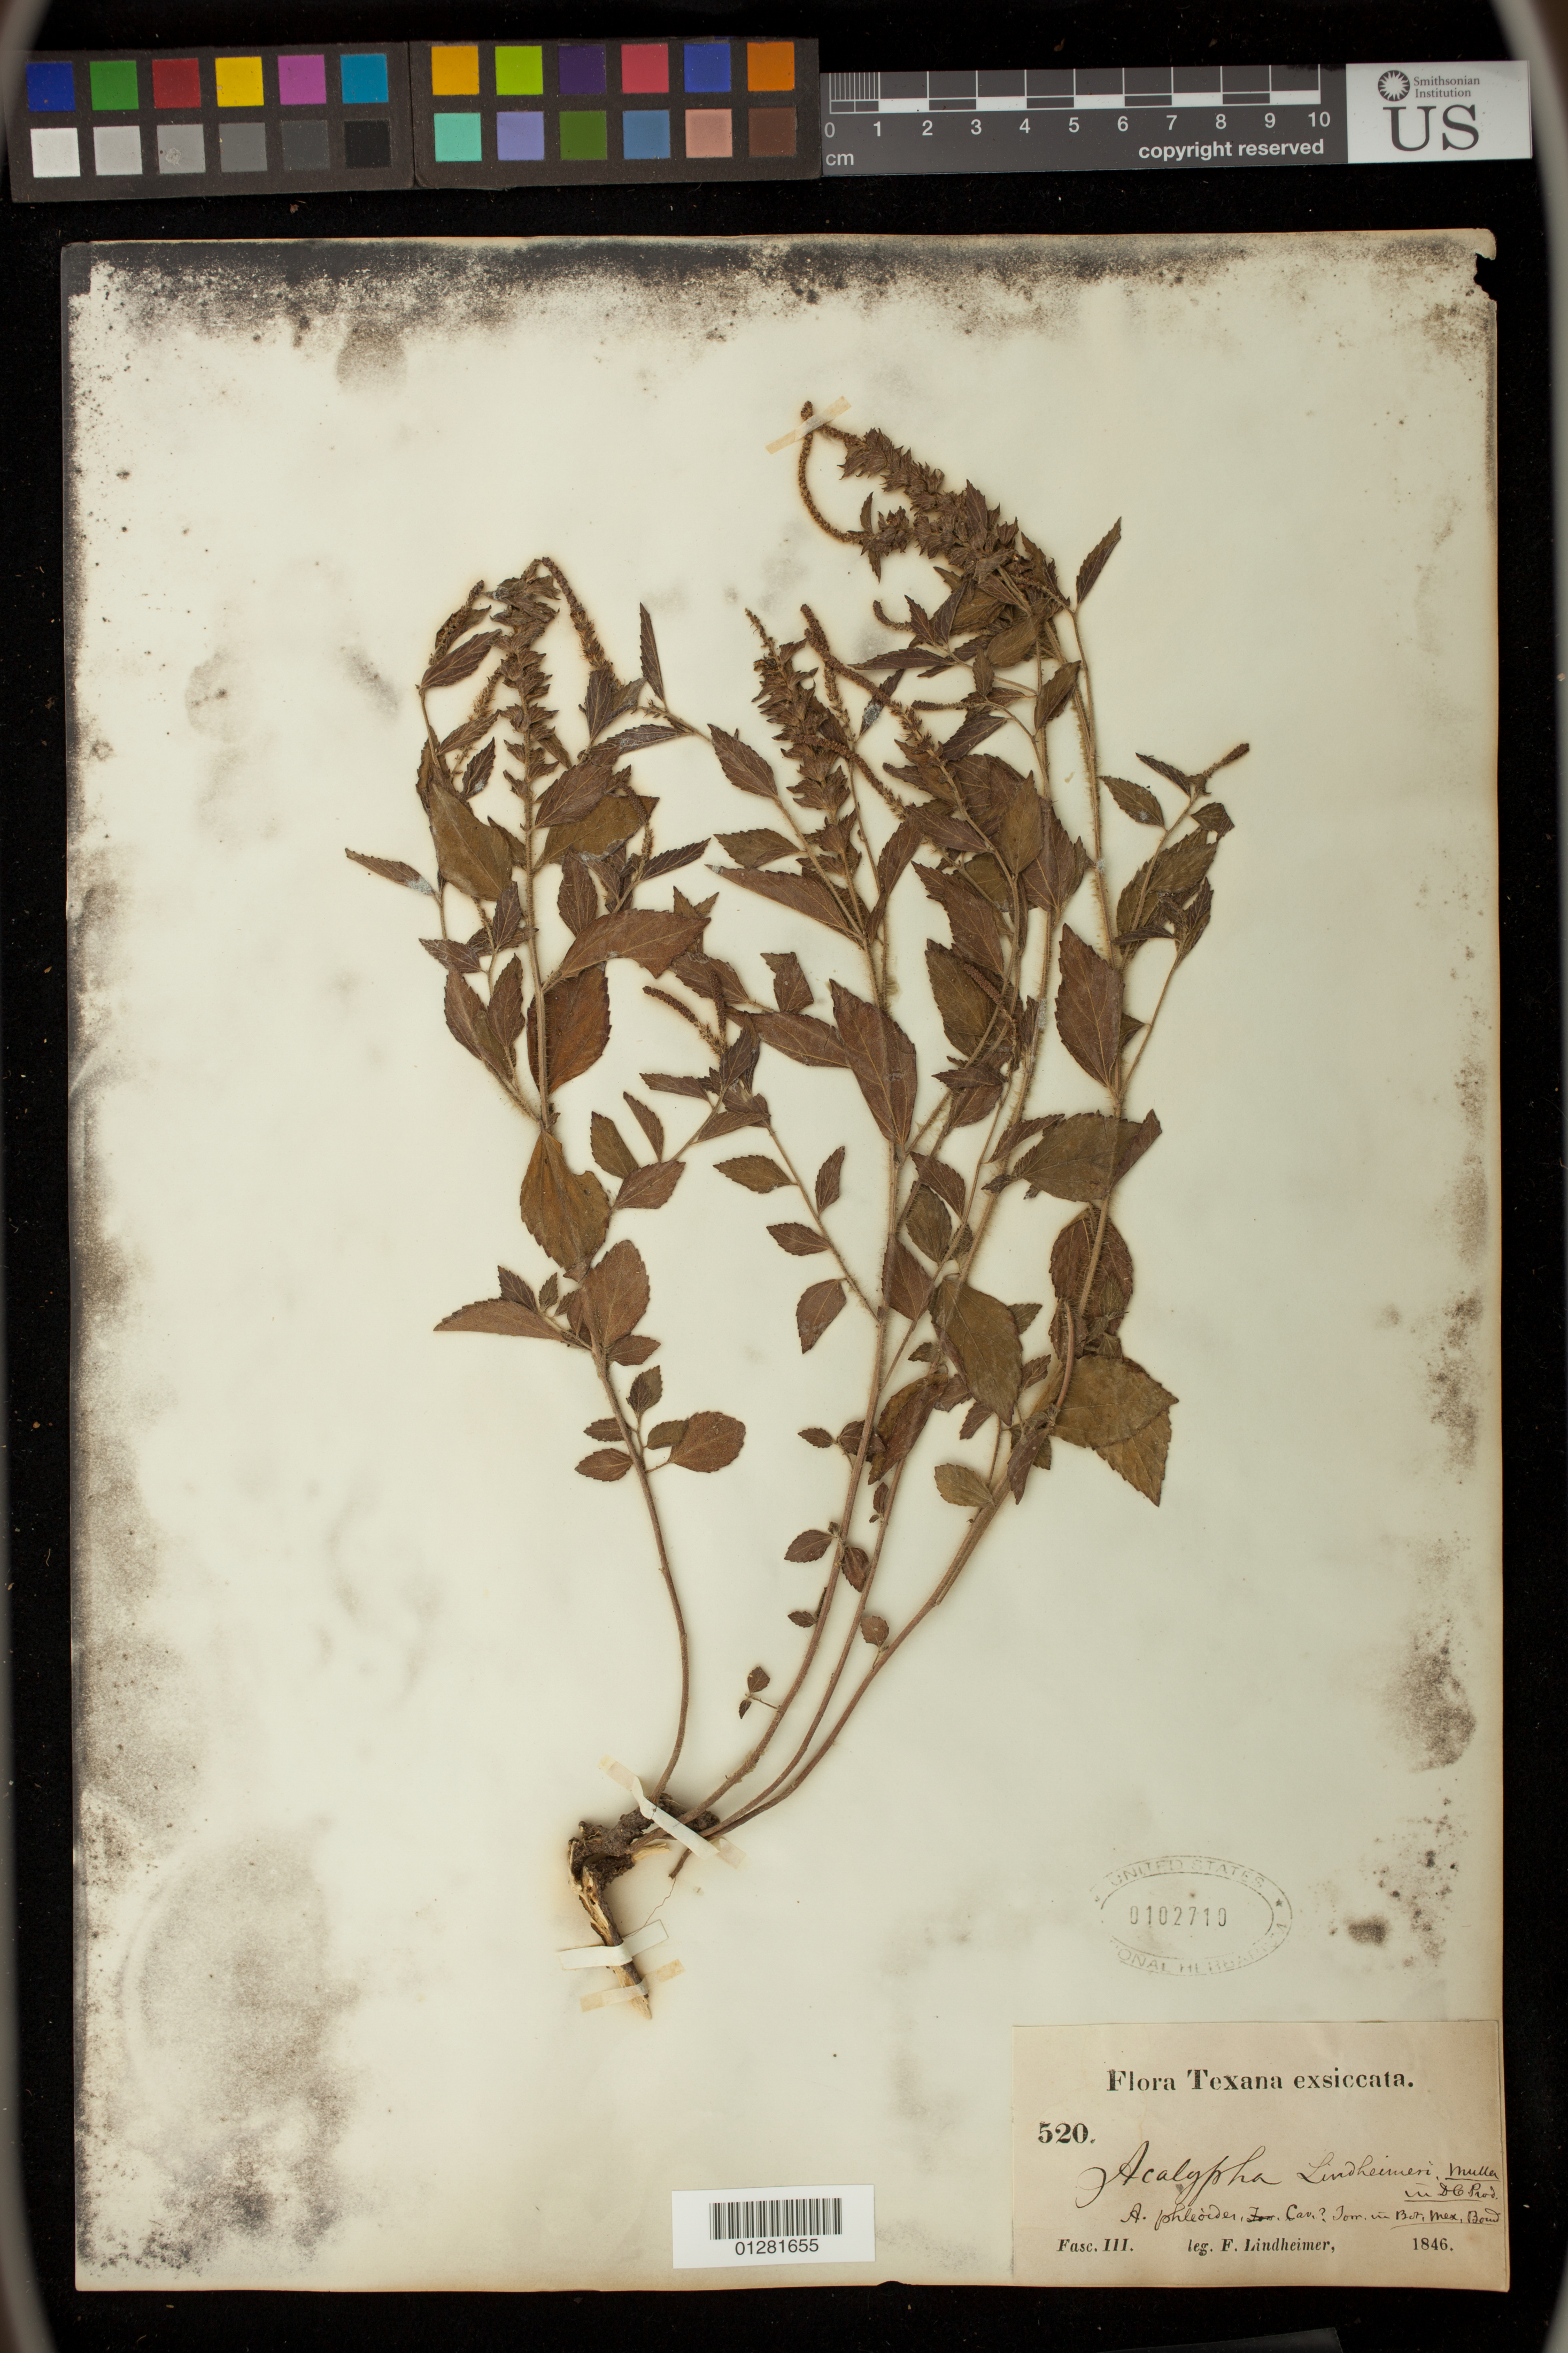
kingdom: Plantae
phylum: Tracheophyta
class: Magnoliopsida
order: Malpighiales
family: Euphorbiaceae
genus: Acalypha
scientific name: Acalypha lindheimeri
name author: Müll. Arg.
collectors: F. Lindheimer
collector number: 520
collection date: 1846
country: United States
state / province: Texas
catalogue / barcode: US 102710